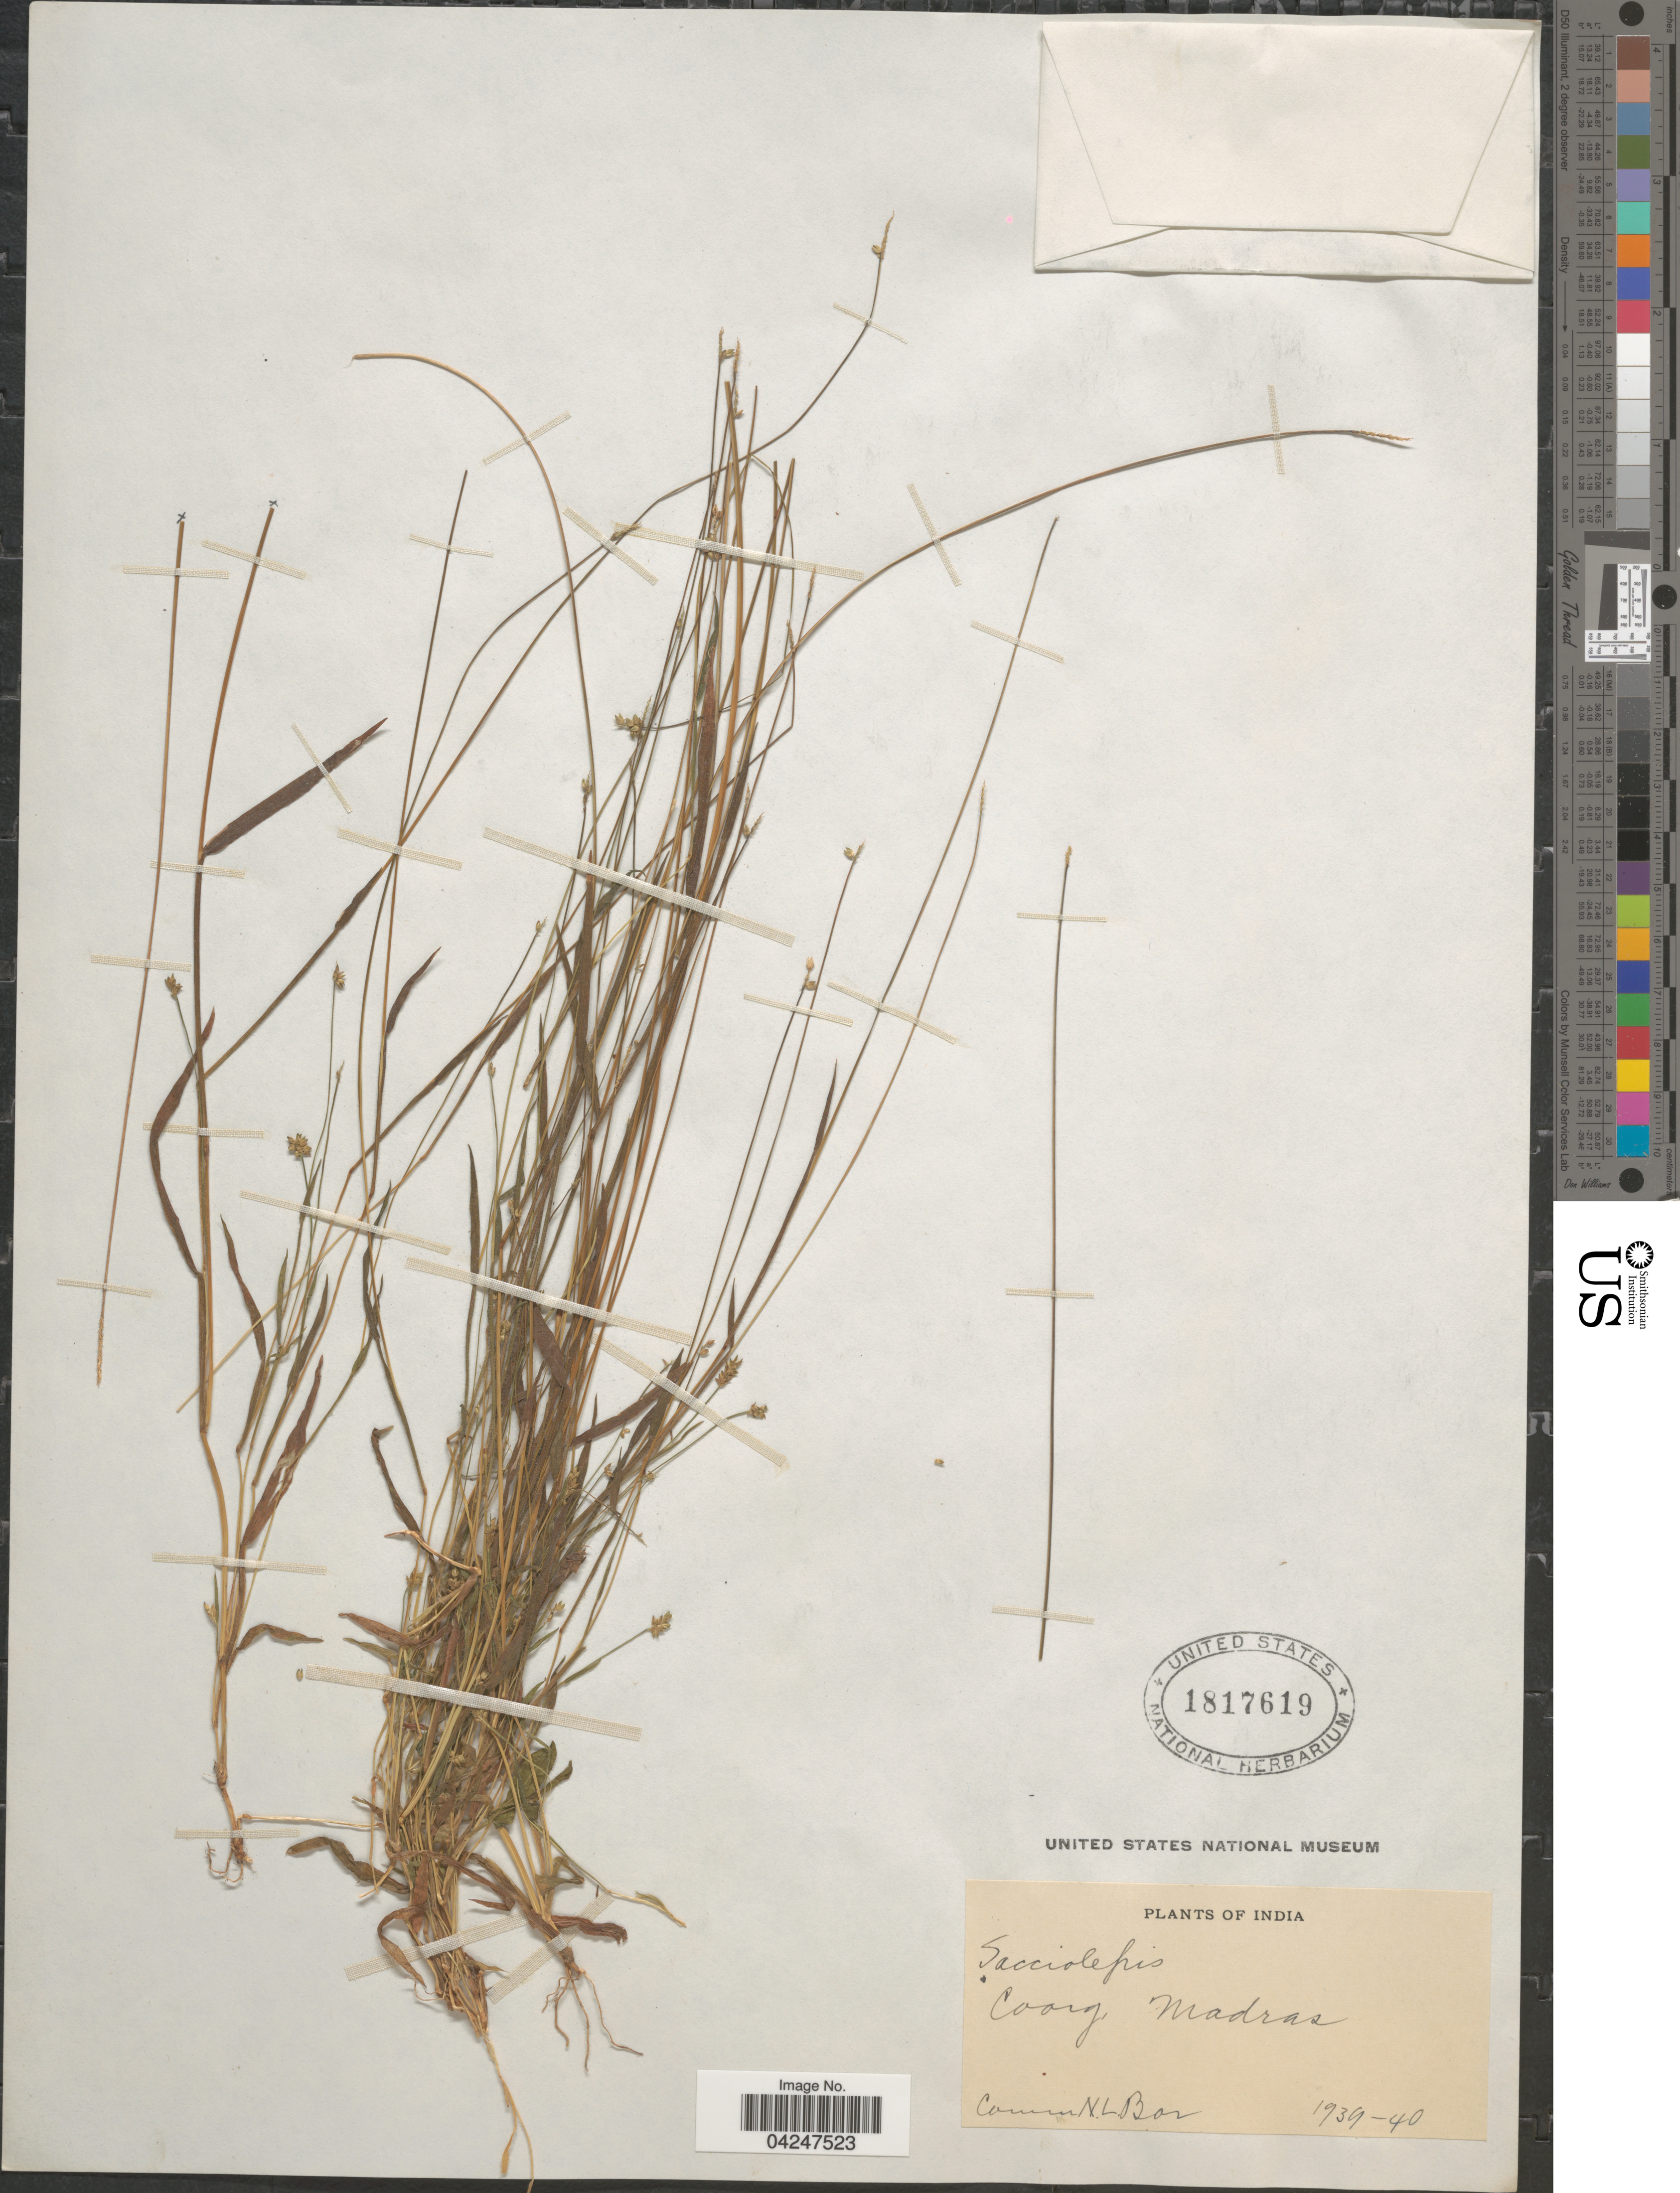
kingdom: Plantae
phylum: Tracheophyta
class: Liliopsida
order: Poales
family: Poaceae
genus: Sacciolepis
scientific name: Sacciolepis sp.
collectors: N. L. Bor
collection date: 1939/1940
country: India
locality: Coorg, Madras.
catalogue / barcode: US 1817619